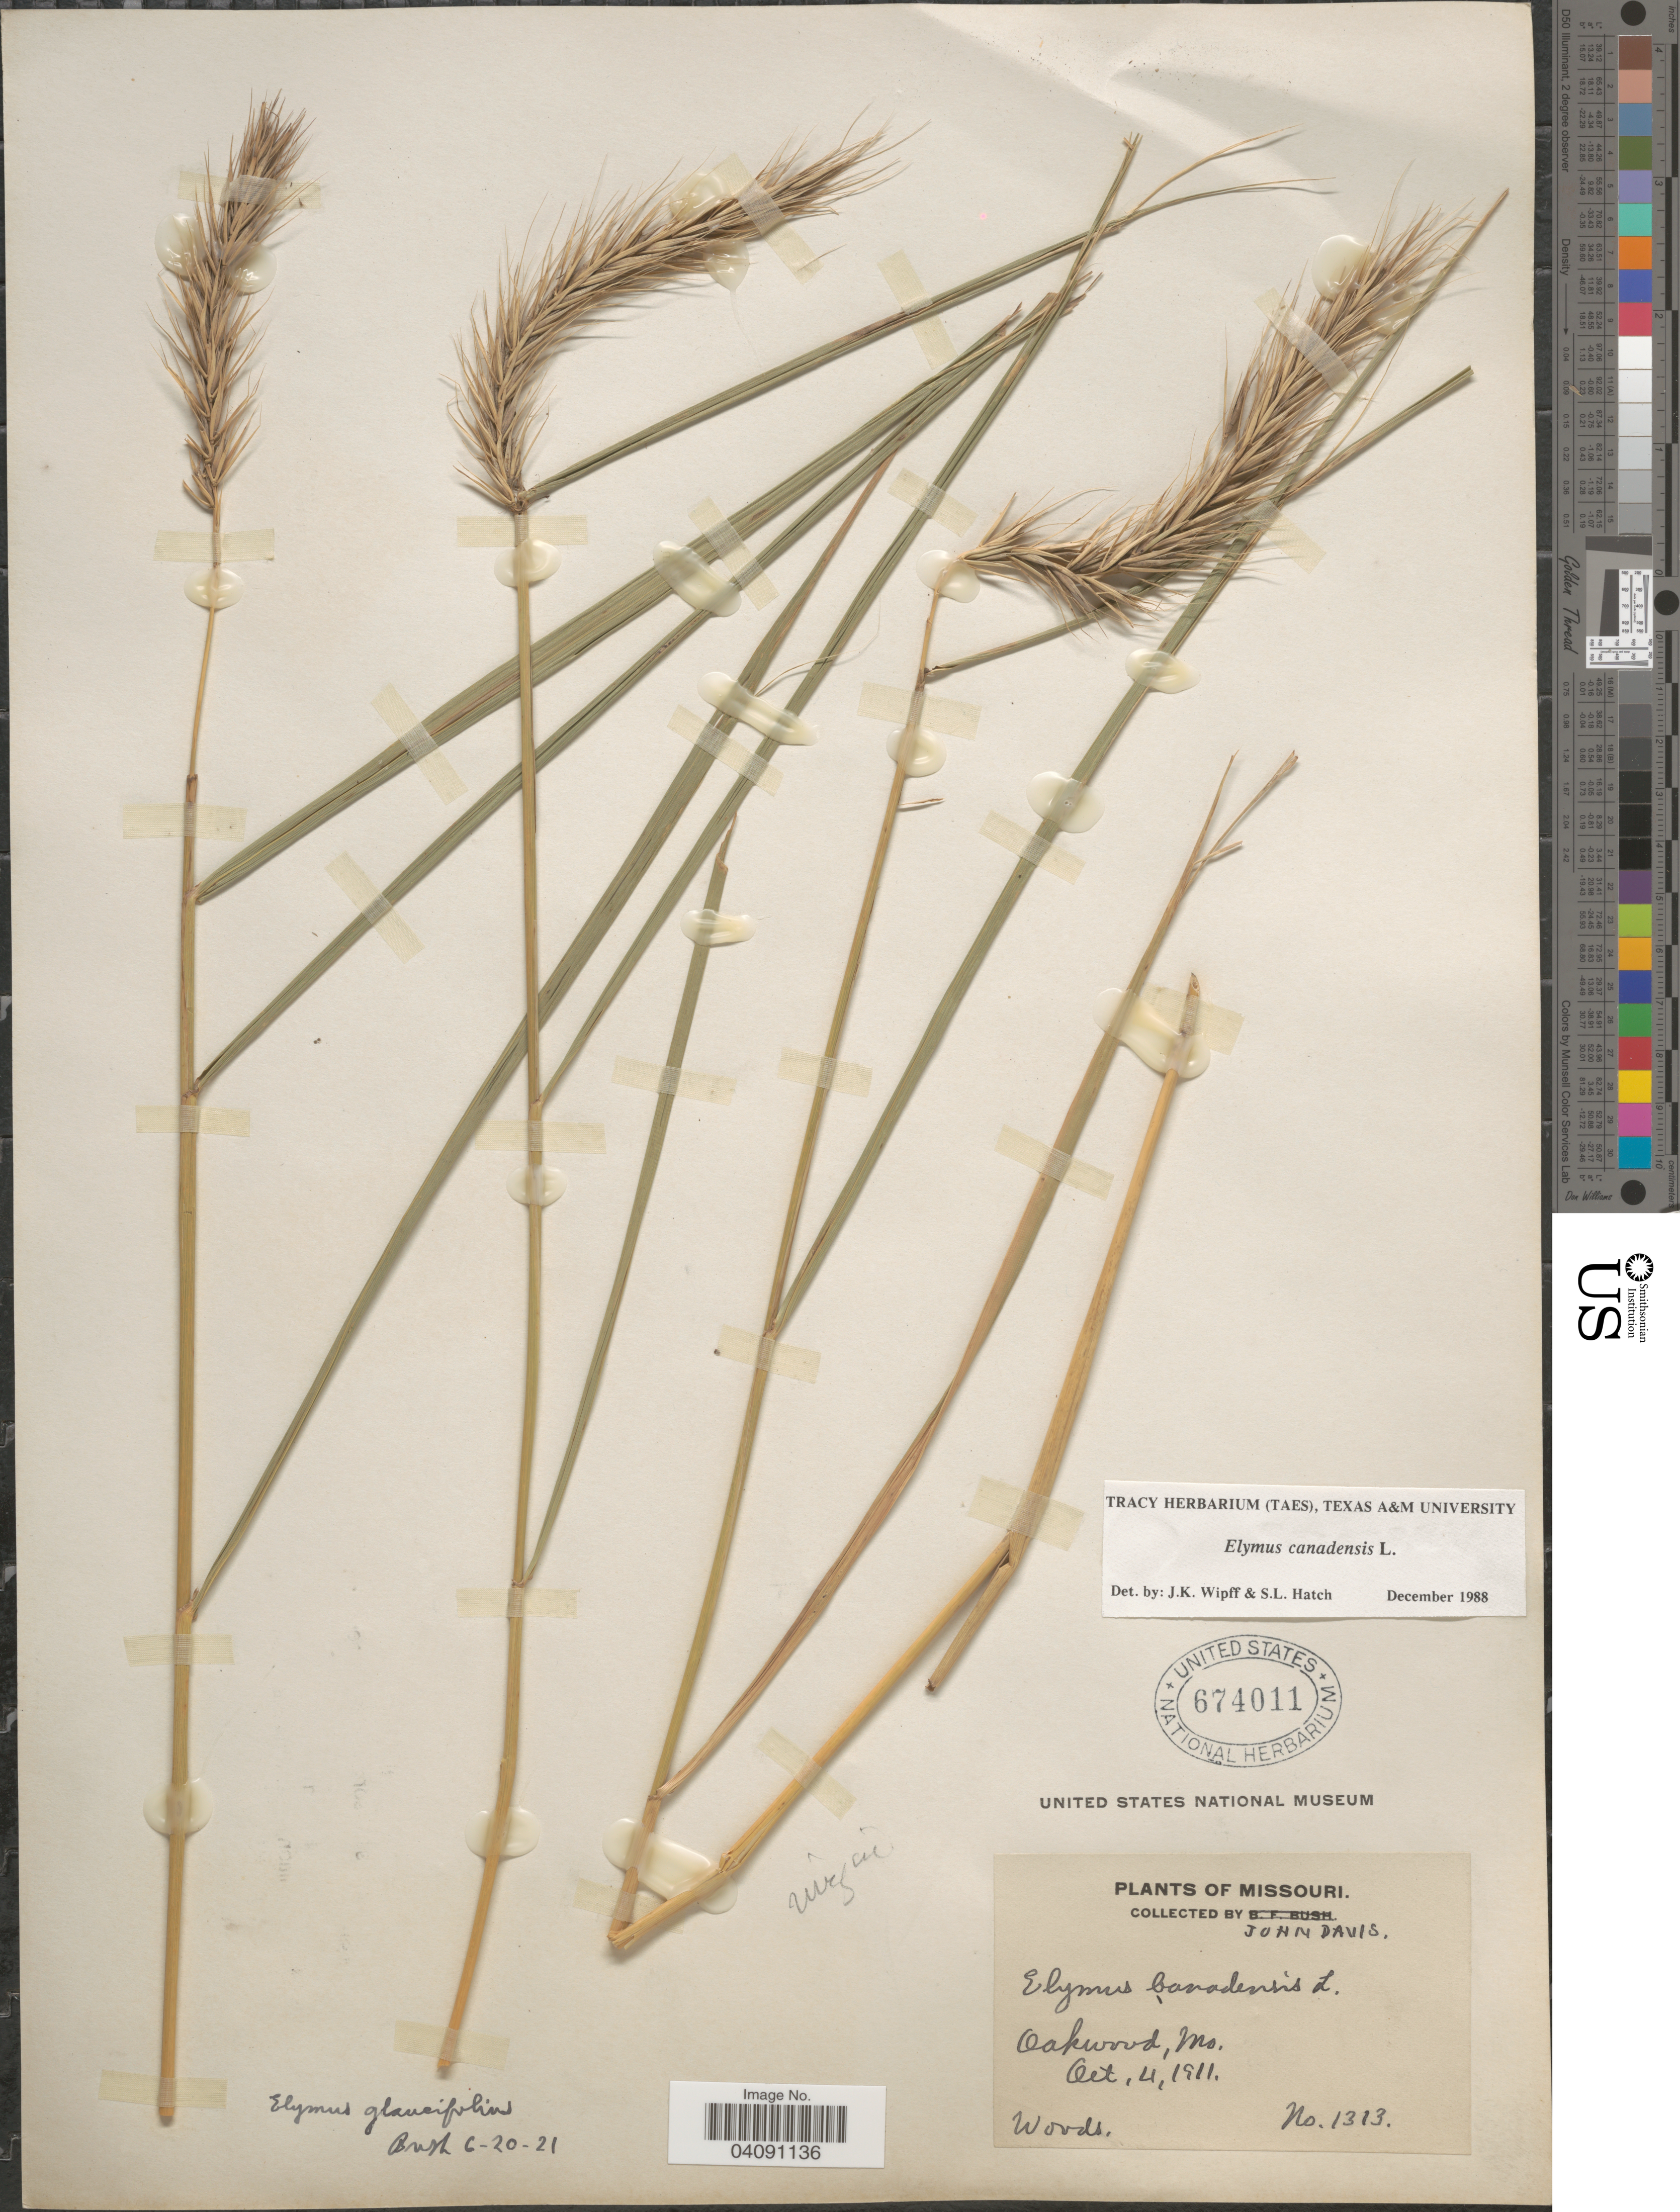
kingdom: Plantae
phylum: Tracheophyta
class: Liliopsida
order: Poales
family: Poaceae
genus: Elymus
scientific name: Elymus canadensis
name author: L.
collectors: J. Davis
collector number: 1313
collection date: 1911-10-04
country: United States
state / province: Missouri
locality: Oakwood.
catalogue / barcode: US 674011